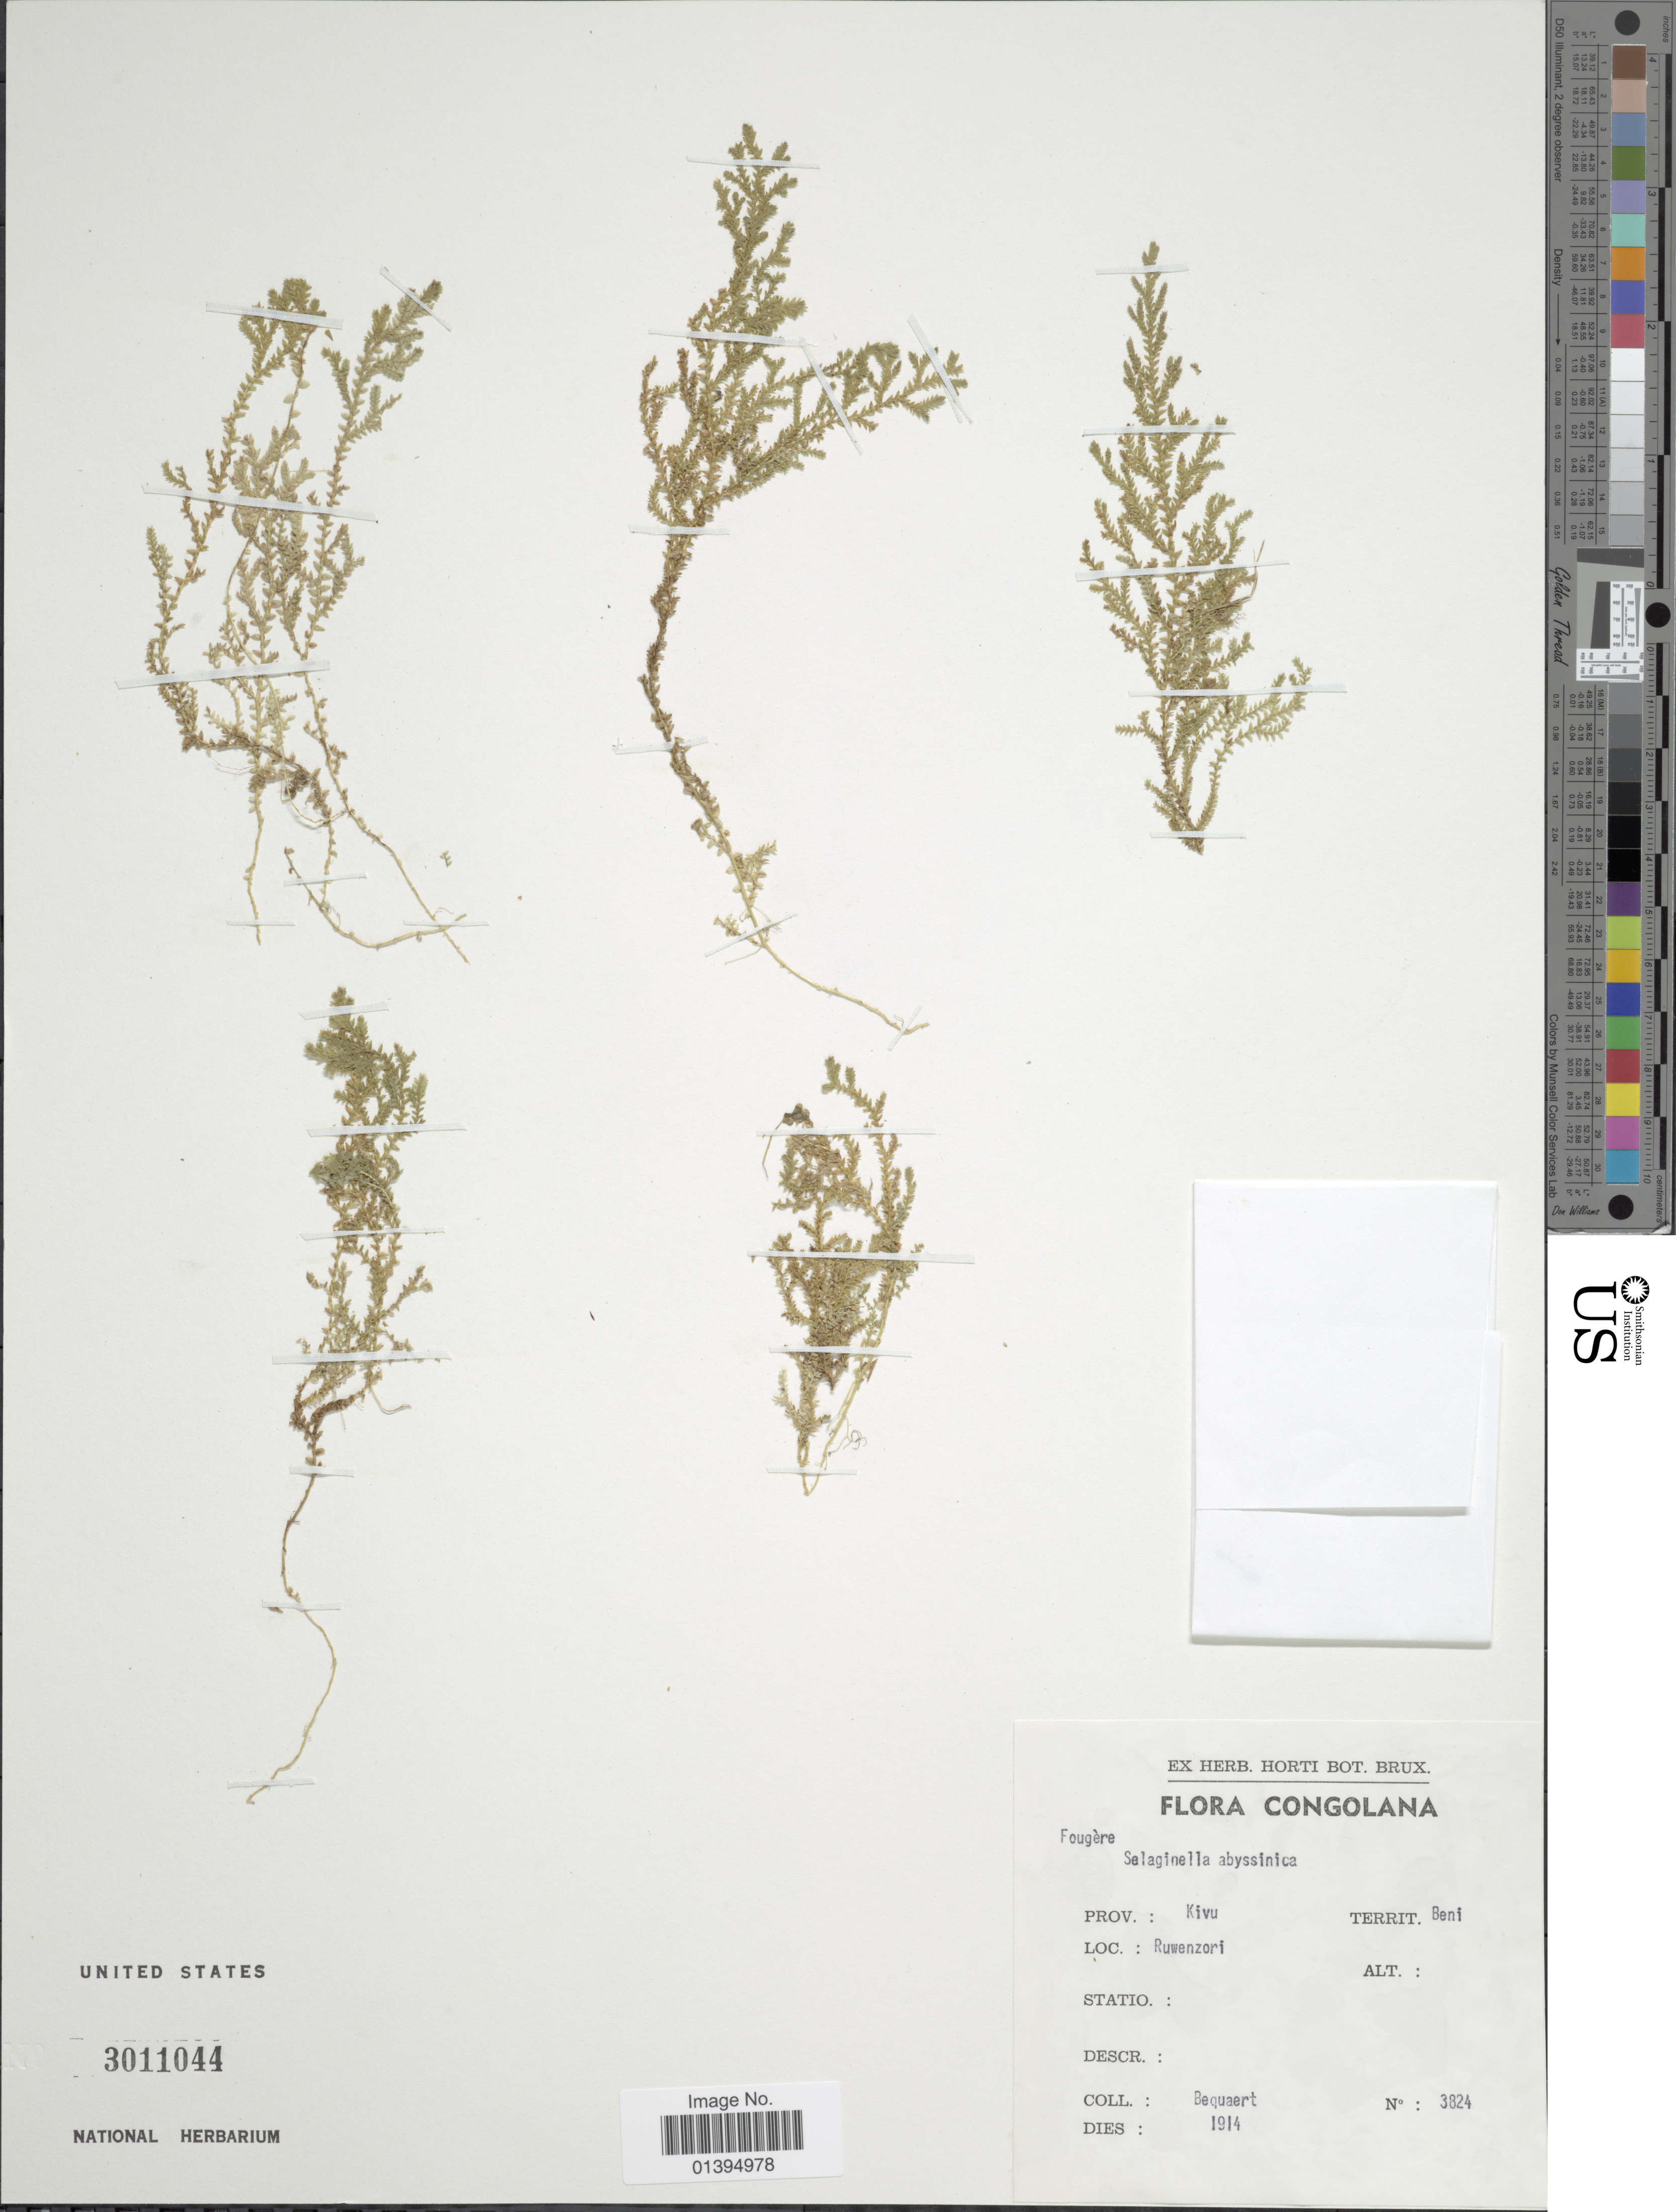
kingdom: Plantae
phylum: Tracheophyta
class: Lycopodiopsida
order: Selaginellales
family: Selaginellaceae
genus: Selaginella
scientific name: Selaginella molliceps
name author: Spring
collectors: J. C. Bequaert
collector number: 3824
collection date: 1914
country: Congo, Democratic Republic of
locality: Kivu, Territ Bent, Ruwenzori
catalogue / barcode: US 3011044